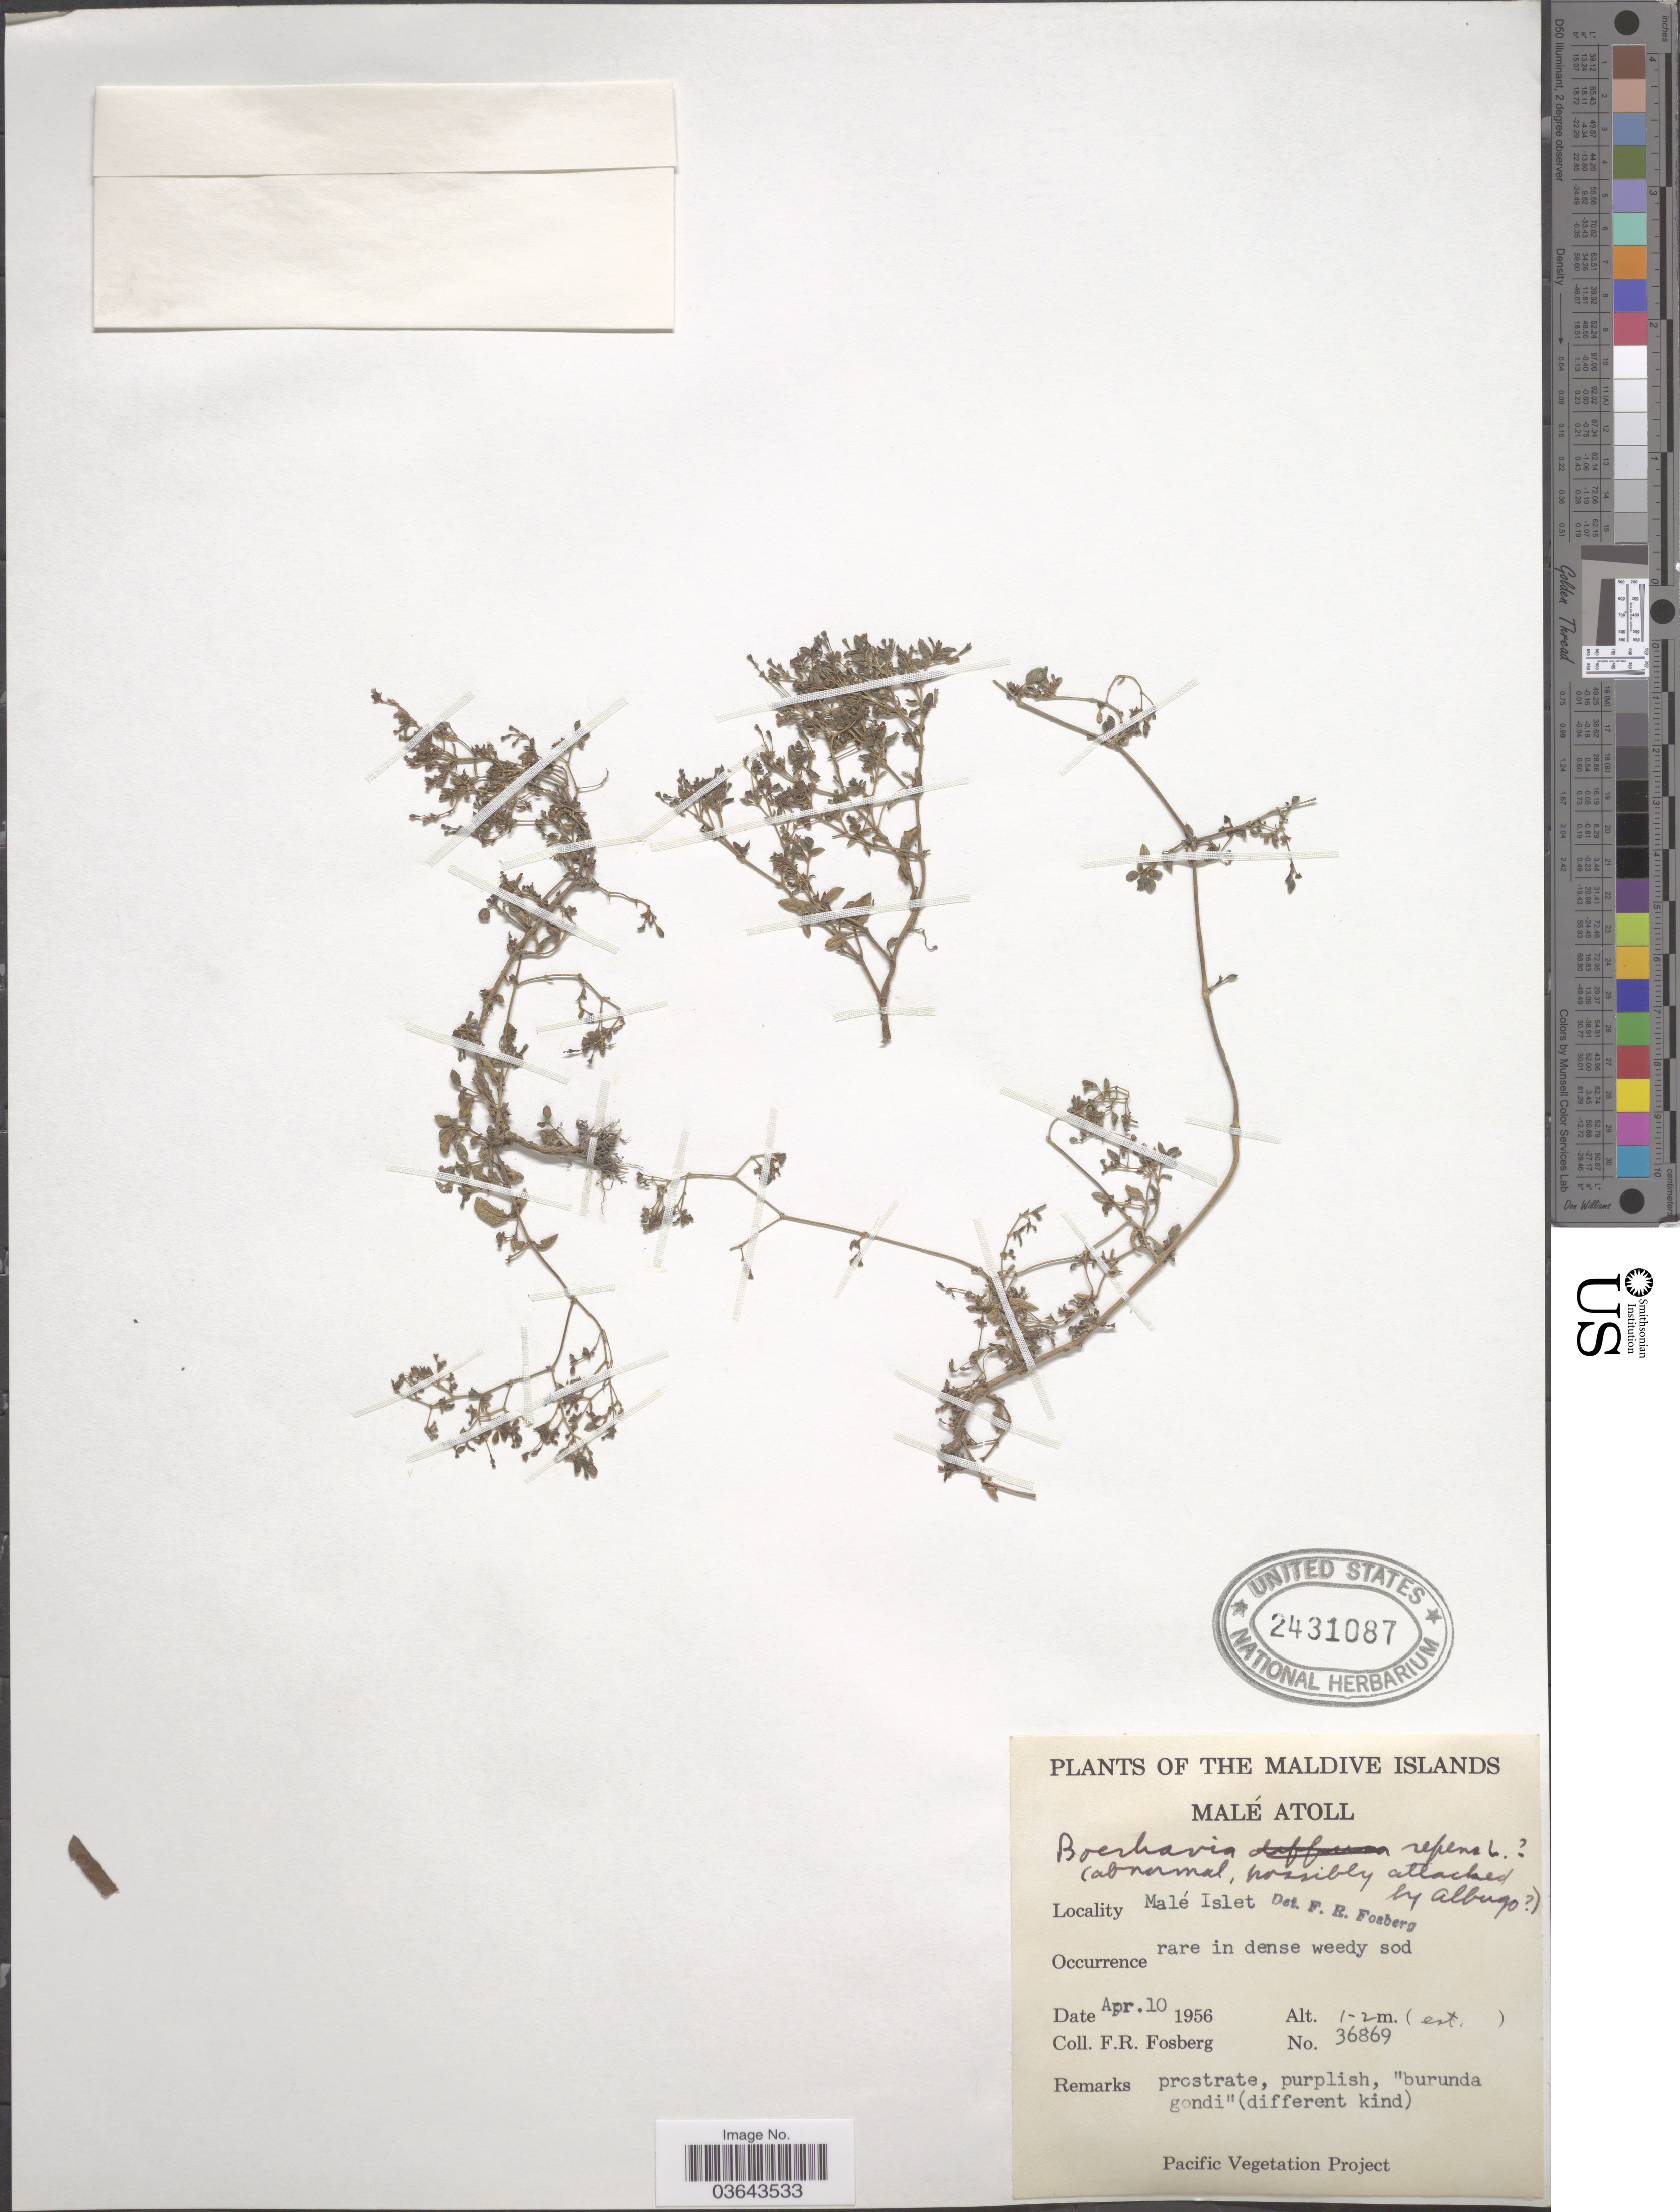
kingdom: Plantae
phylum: Tracheophyta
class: Magnoliopsida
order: Caryophyllales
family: Nyctaginaceae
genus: Boerhavia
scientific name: Boerhavia repens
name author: L.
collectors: F. R. Fosberg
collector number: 36869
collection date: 1956-04-10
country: Maldive Islands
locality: Malé Atoll. Malé Islet.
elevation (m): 1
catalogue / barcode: US 2431087